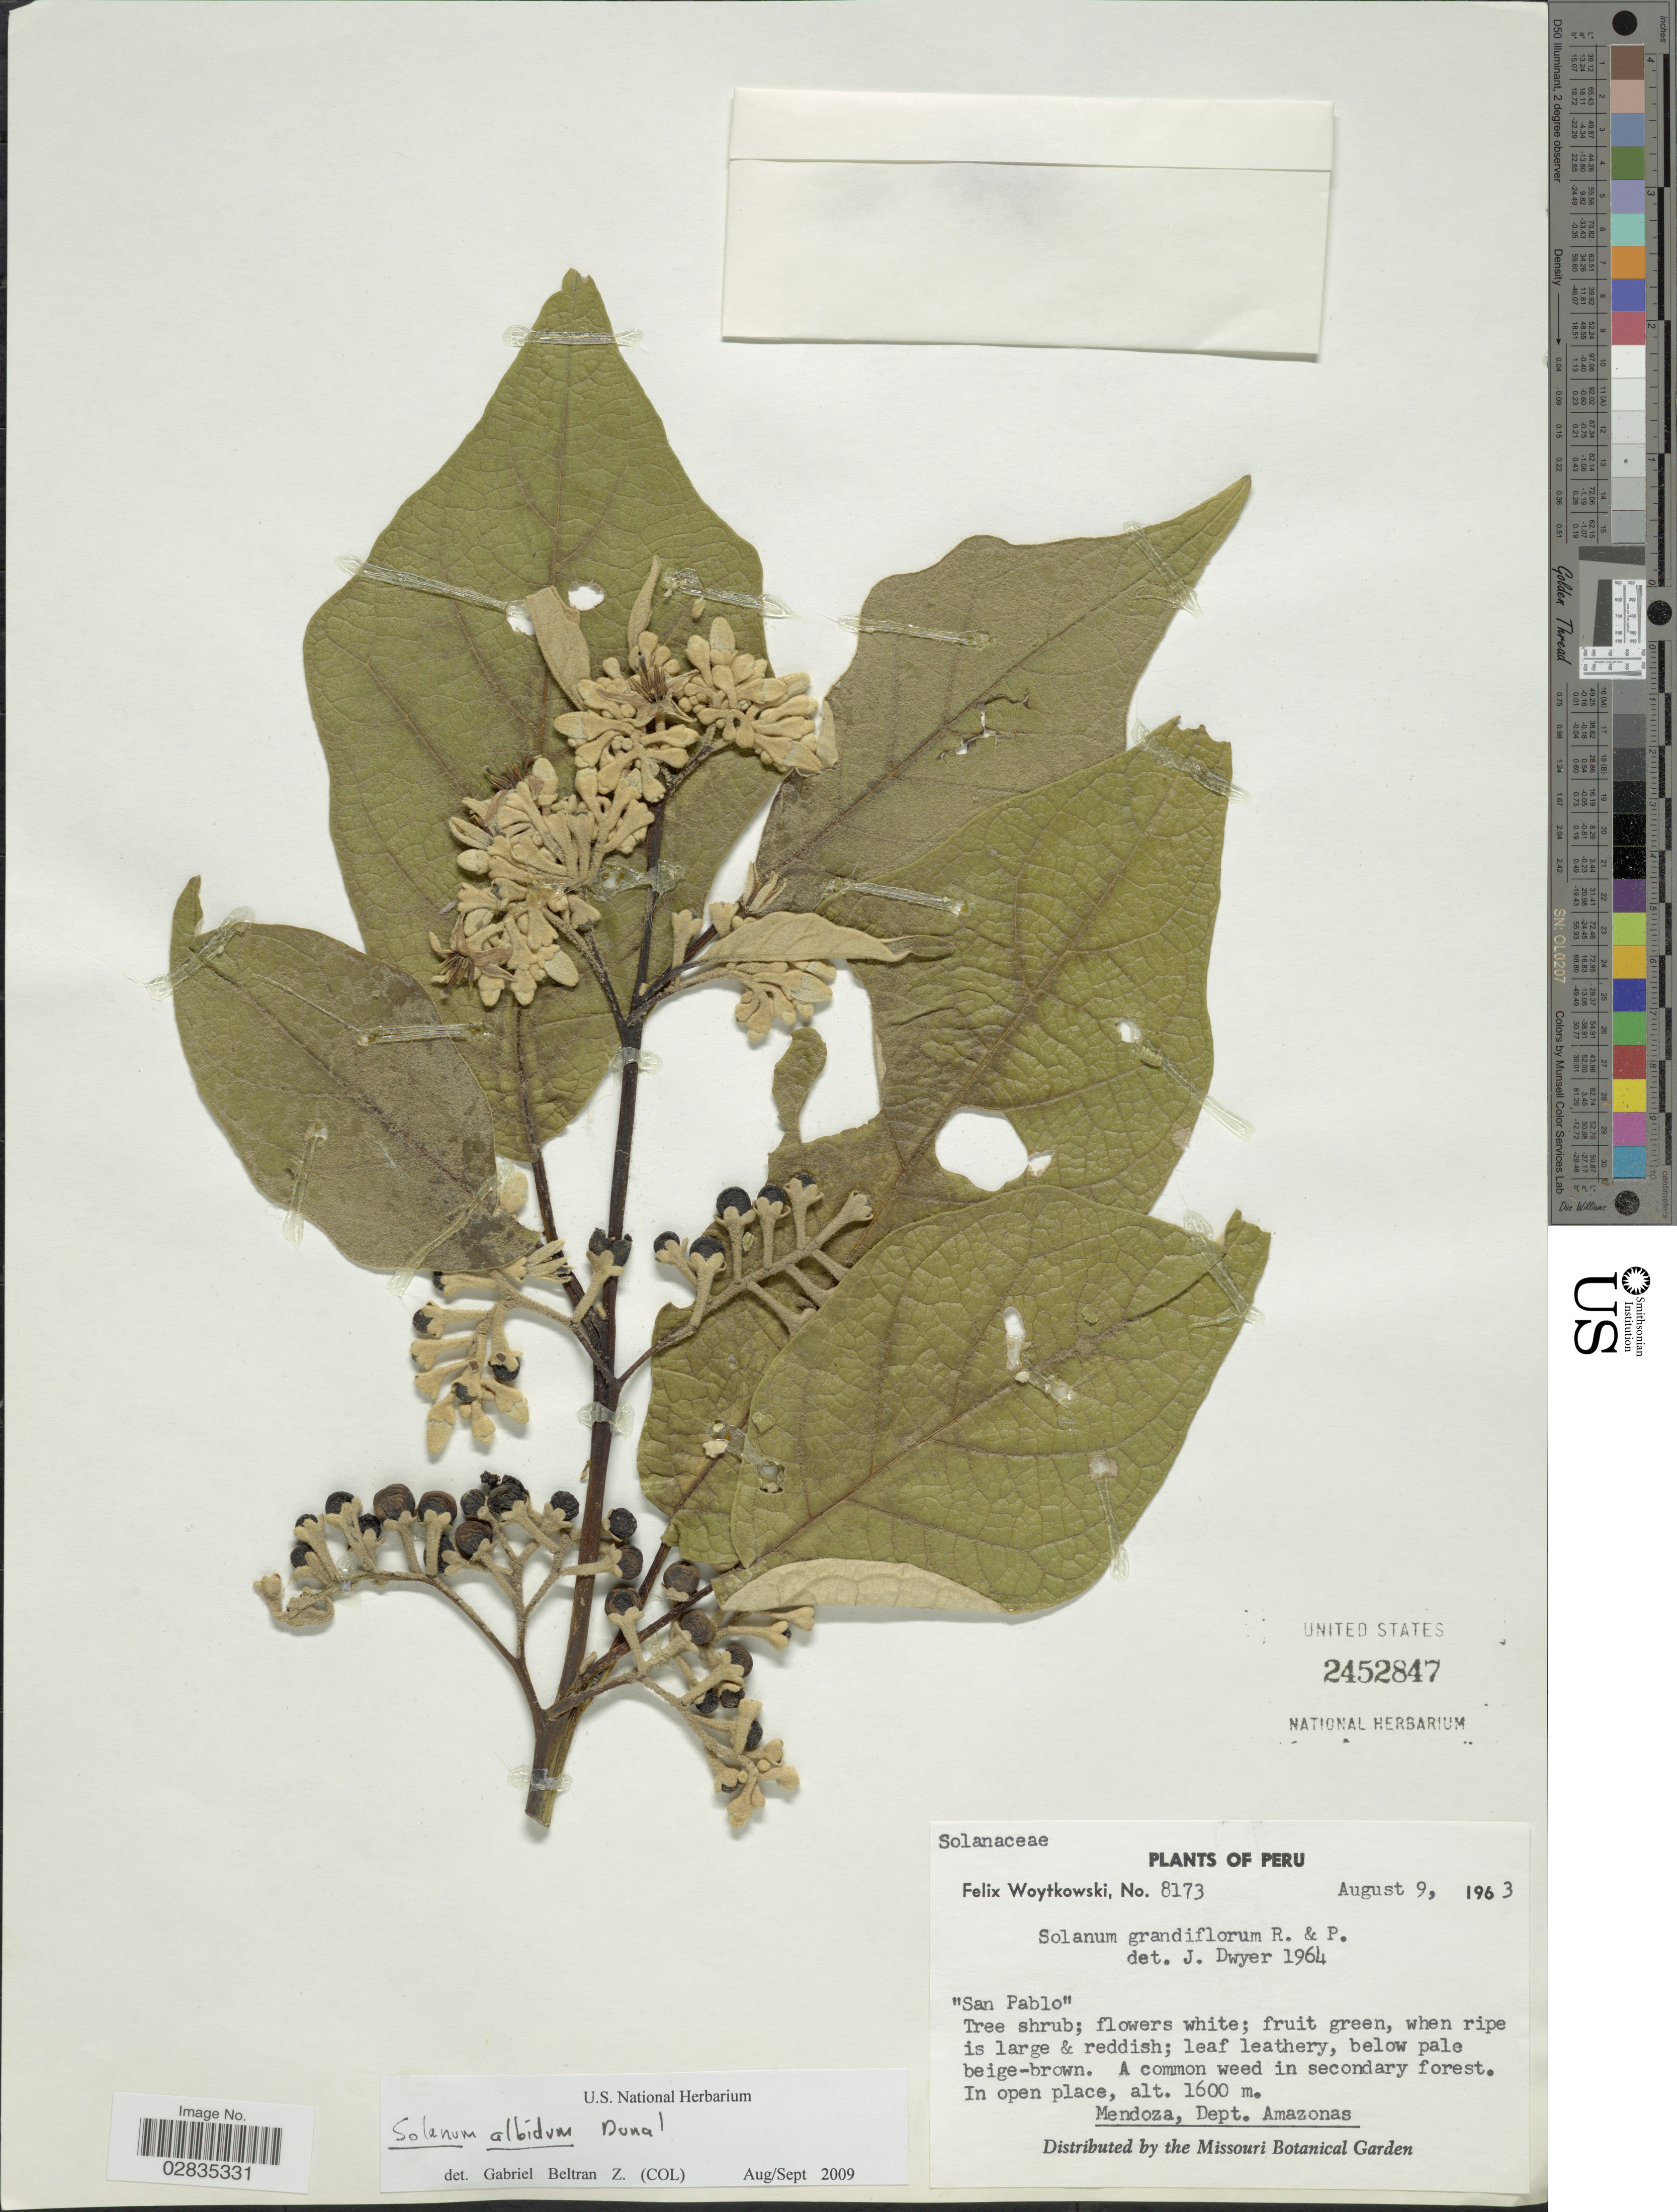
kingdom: Plantae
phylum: Tracheophyta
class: Magnoliopsida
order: Solanales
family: Solanaceae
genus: Solanum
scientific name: Solanum albidum var. albidum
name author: Dunal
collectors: F. Woytkowski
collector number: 8173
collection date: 1963-08-09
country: Peru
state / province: Amazonas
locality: Mendoza, Dept. Amazonas.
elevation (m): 1600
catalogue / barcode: US 2452847